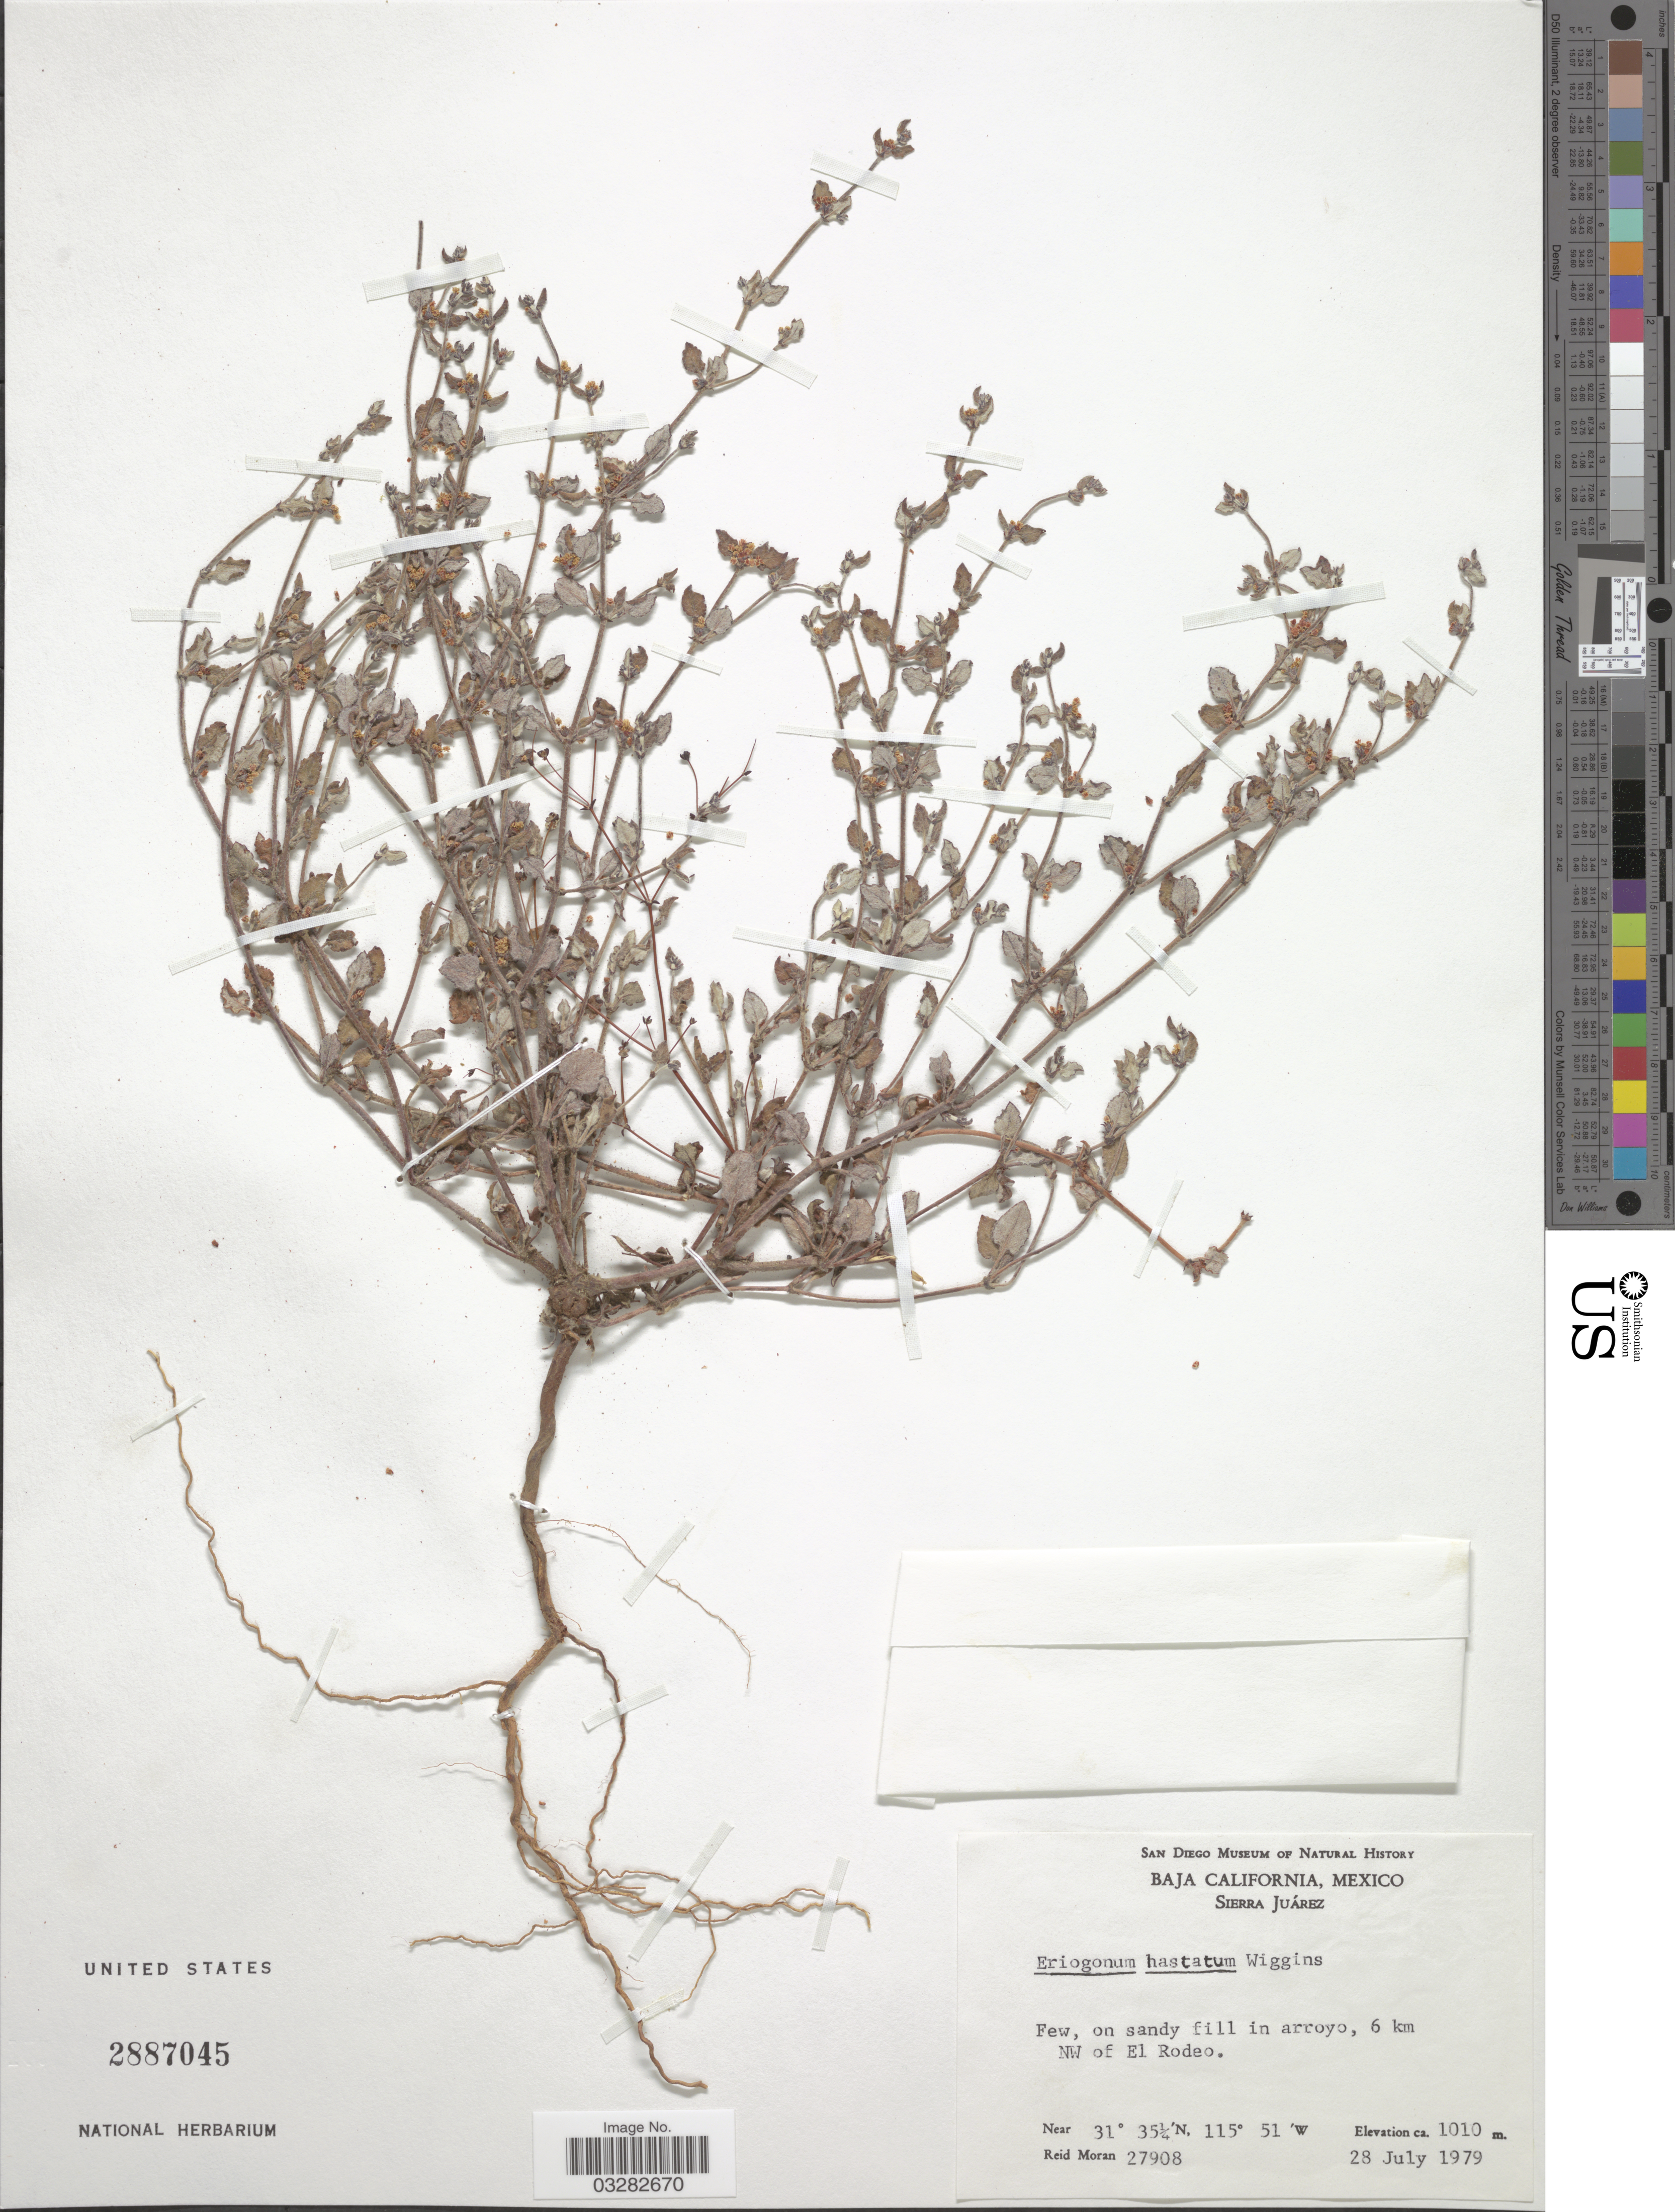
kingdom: Plantae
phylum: Tracheophyta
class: Magnoliopsida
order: Caryophyllales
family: Polygonaceae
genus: Eriogonum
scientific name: Eriogonum hastatum Wiggins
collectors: R. Moran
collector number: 27908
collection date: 1979-07-28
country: Mexico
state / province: Baja California Norte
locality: Sierra Juárez. On sandy fill in arroyo, 6 km NW of El Rodeo.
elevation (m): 1010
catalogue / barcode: US 2887045